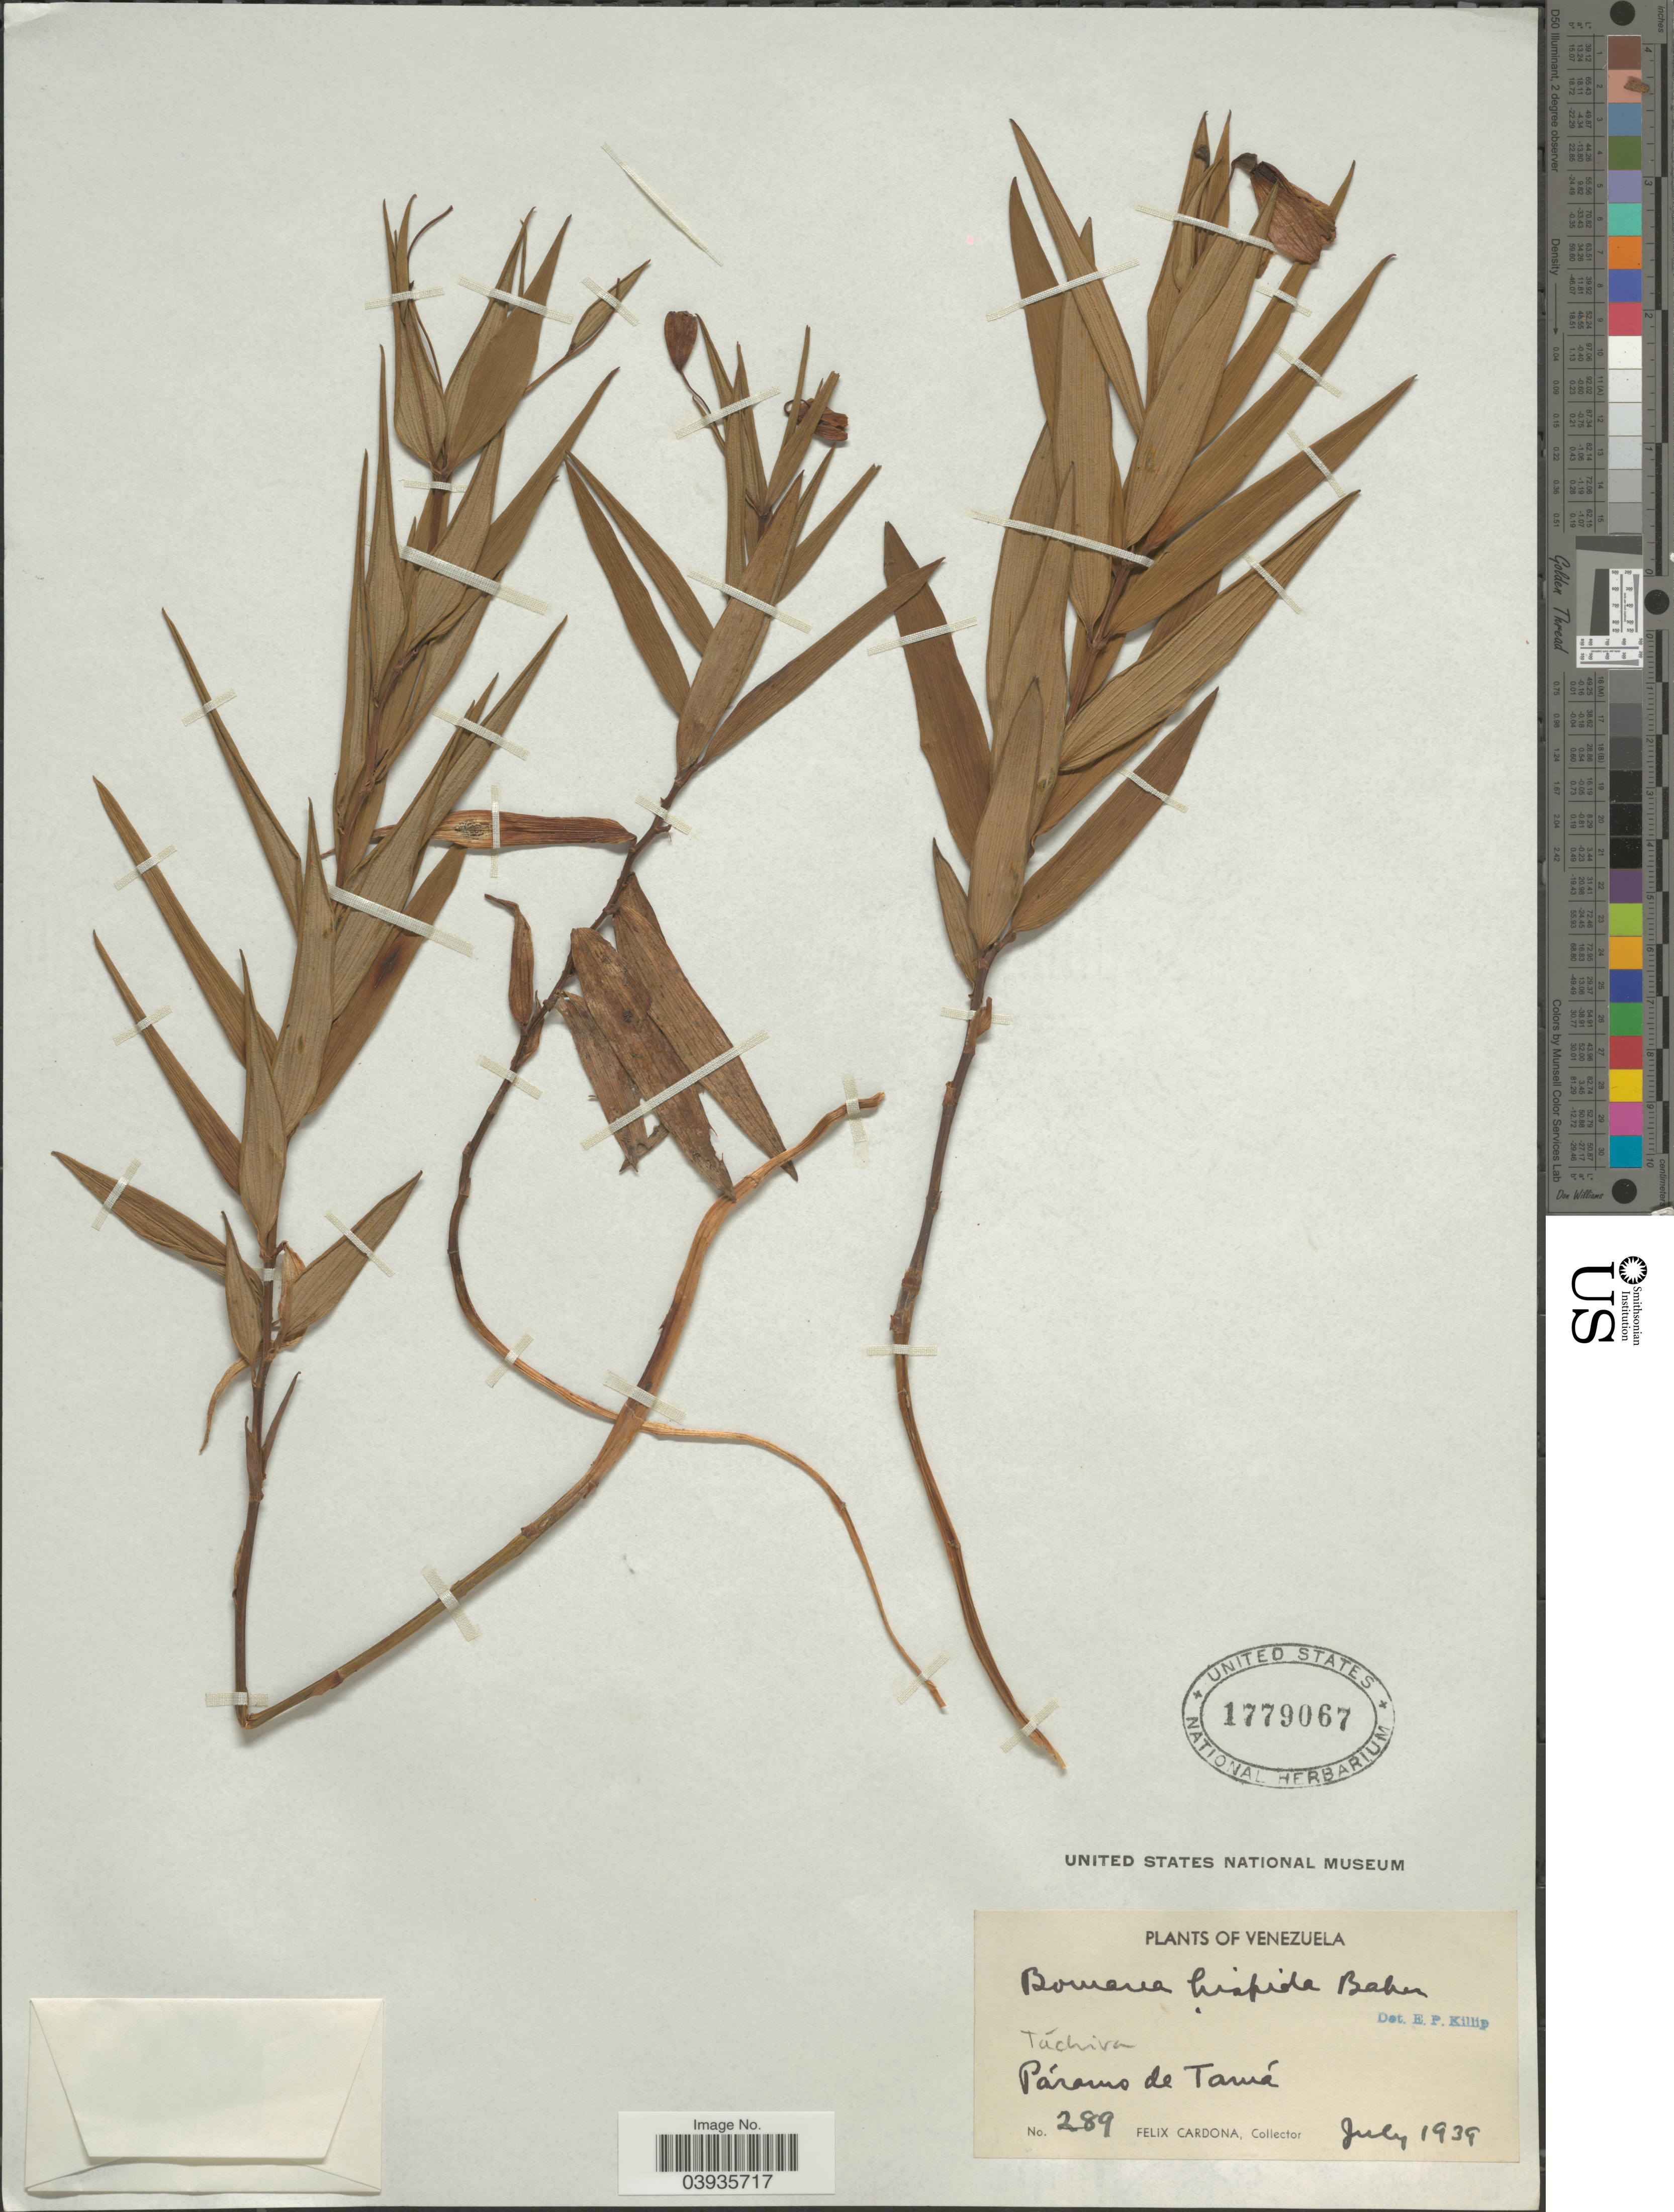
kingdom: Plantae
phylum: Tracheophyta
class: Liliopsida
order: Liliales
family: Alstroemeriaceae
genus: Bomarea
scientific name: Bomarea hispida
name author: Baker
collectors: F. Cardona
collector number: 289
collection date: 1939-07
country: Venezuela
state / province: Tachira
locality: Páramo de Tamá.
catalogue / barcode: US 1779067